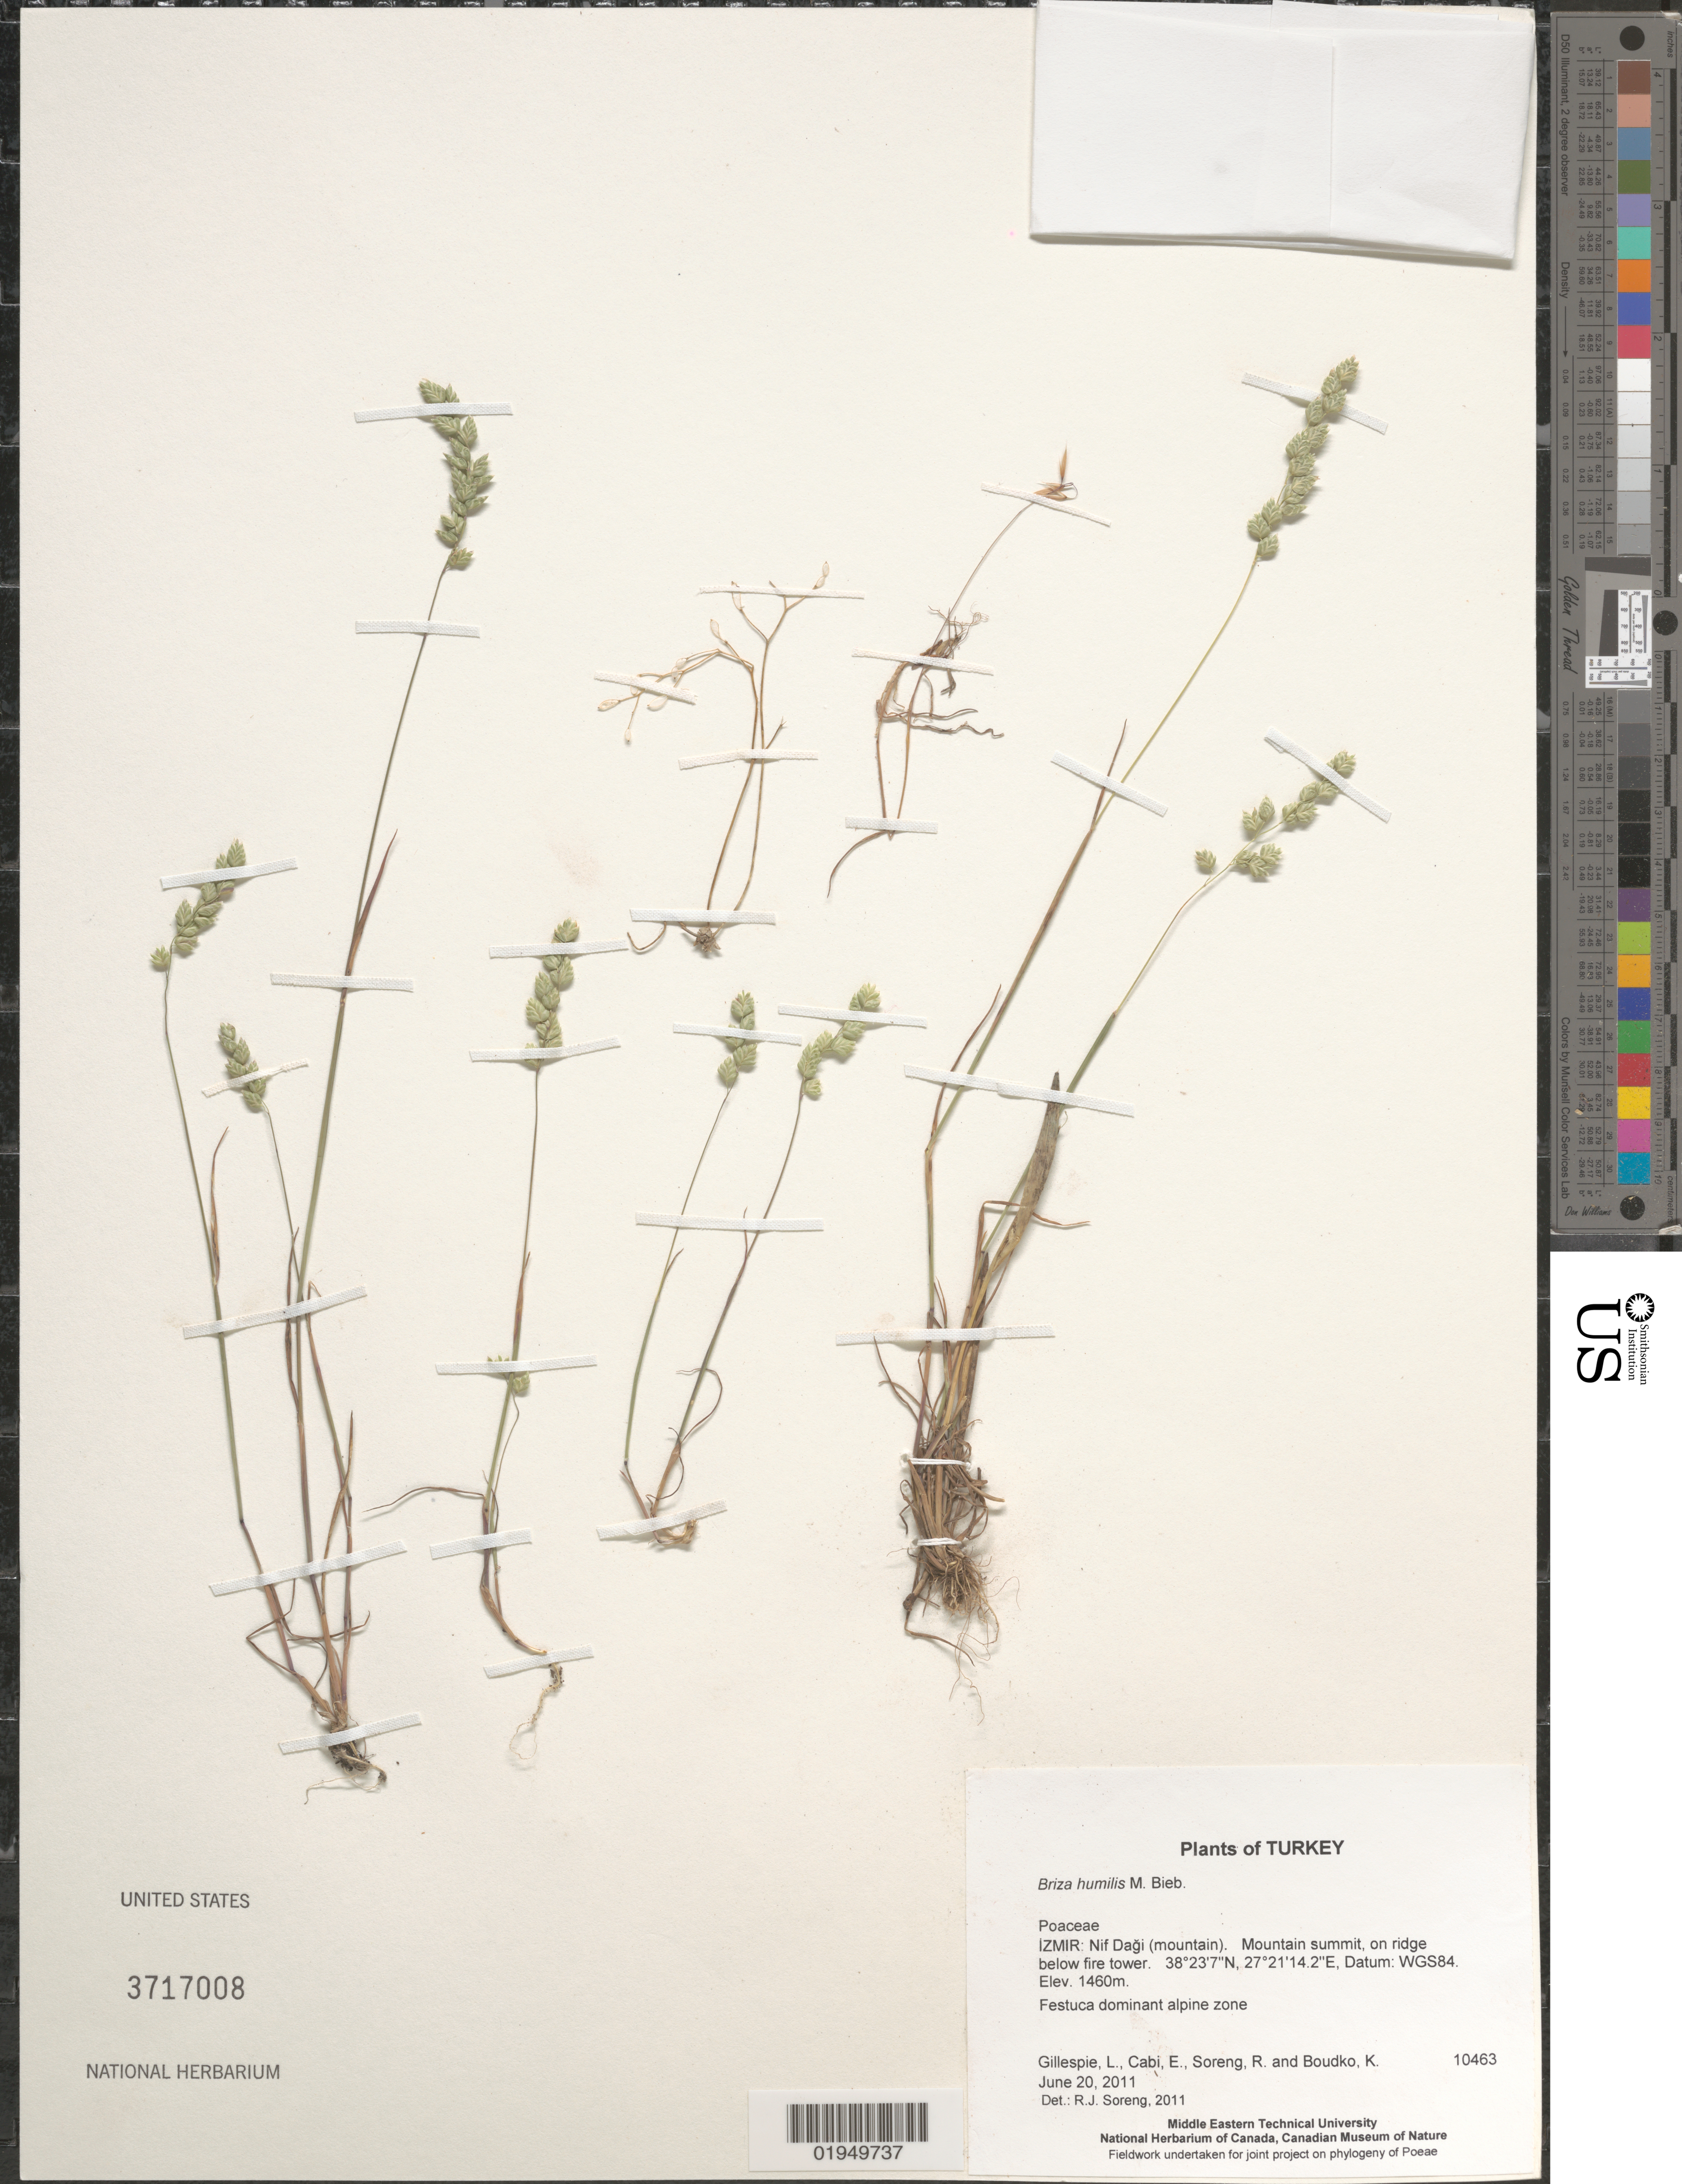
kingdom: Plantae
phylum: Tracheophyta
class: Liliopsida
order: Poales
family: Poaceae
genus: Brizochloa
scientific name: Brizochloa humilis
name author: (M. Bieb.) Chrtek & Hadač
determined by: Soreng, Robert J., Research Associate (BOT), Smithsonian Institution - National Museum of Natural History (UNITED STATES)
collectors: L. J. Gillespie, E. Cabi, R. J. Soreng & K. Boudko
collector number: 10463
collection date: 2011-06-20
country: Turkey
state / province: Izmir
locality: Nif Dagi (mountain). Mountain summit, on ridge below fire tower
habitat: Festuca dominant alpine zone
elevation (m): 1460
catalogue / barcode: US 3717008